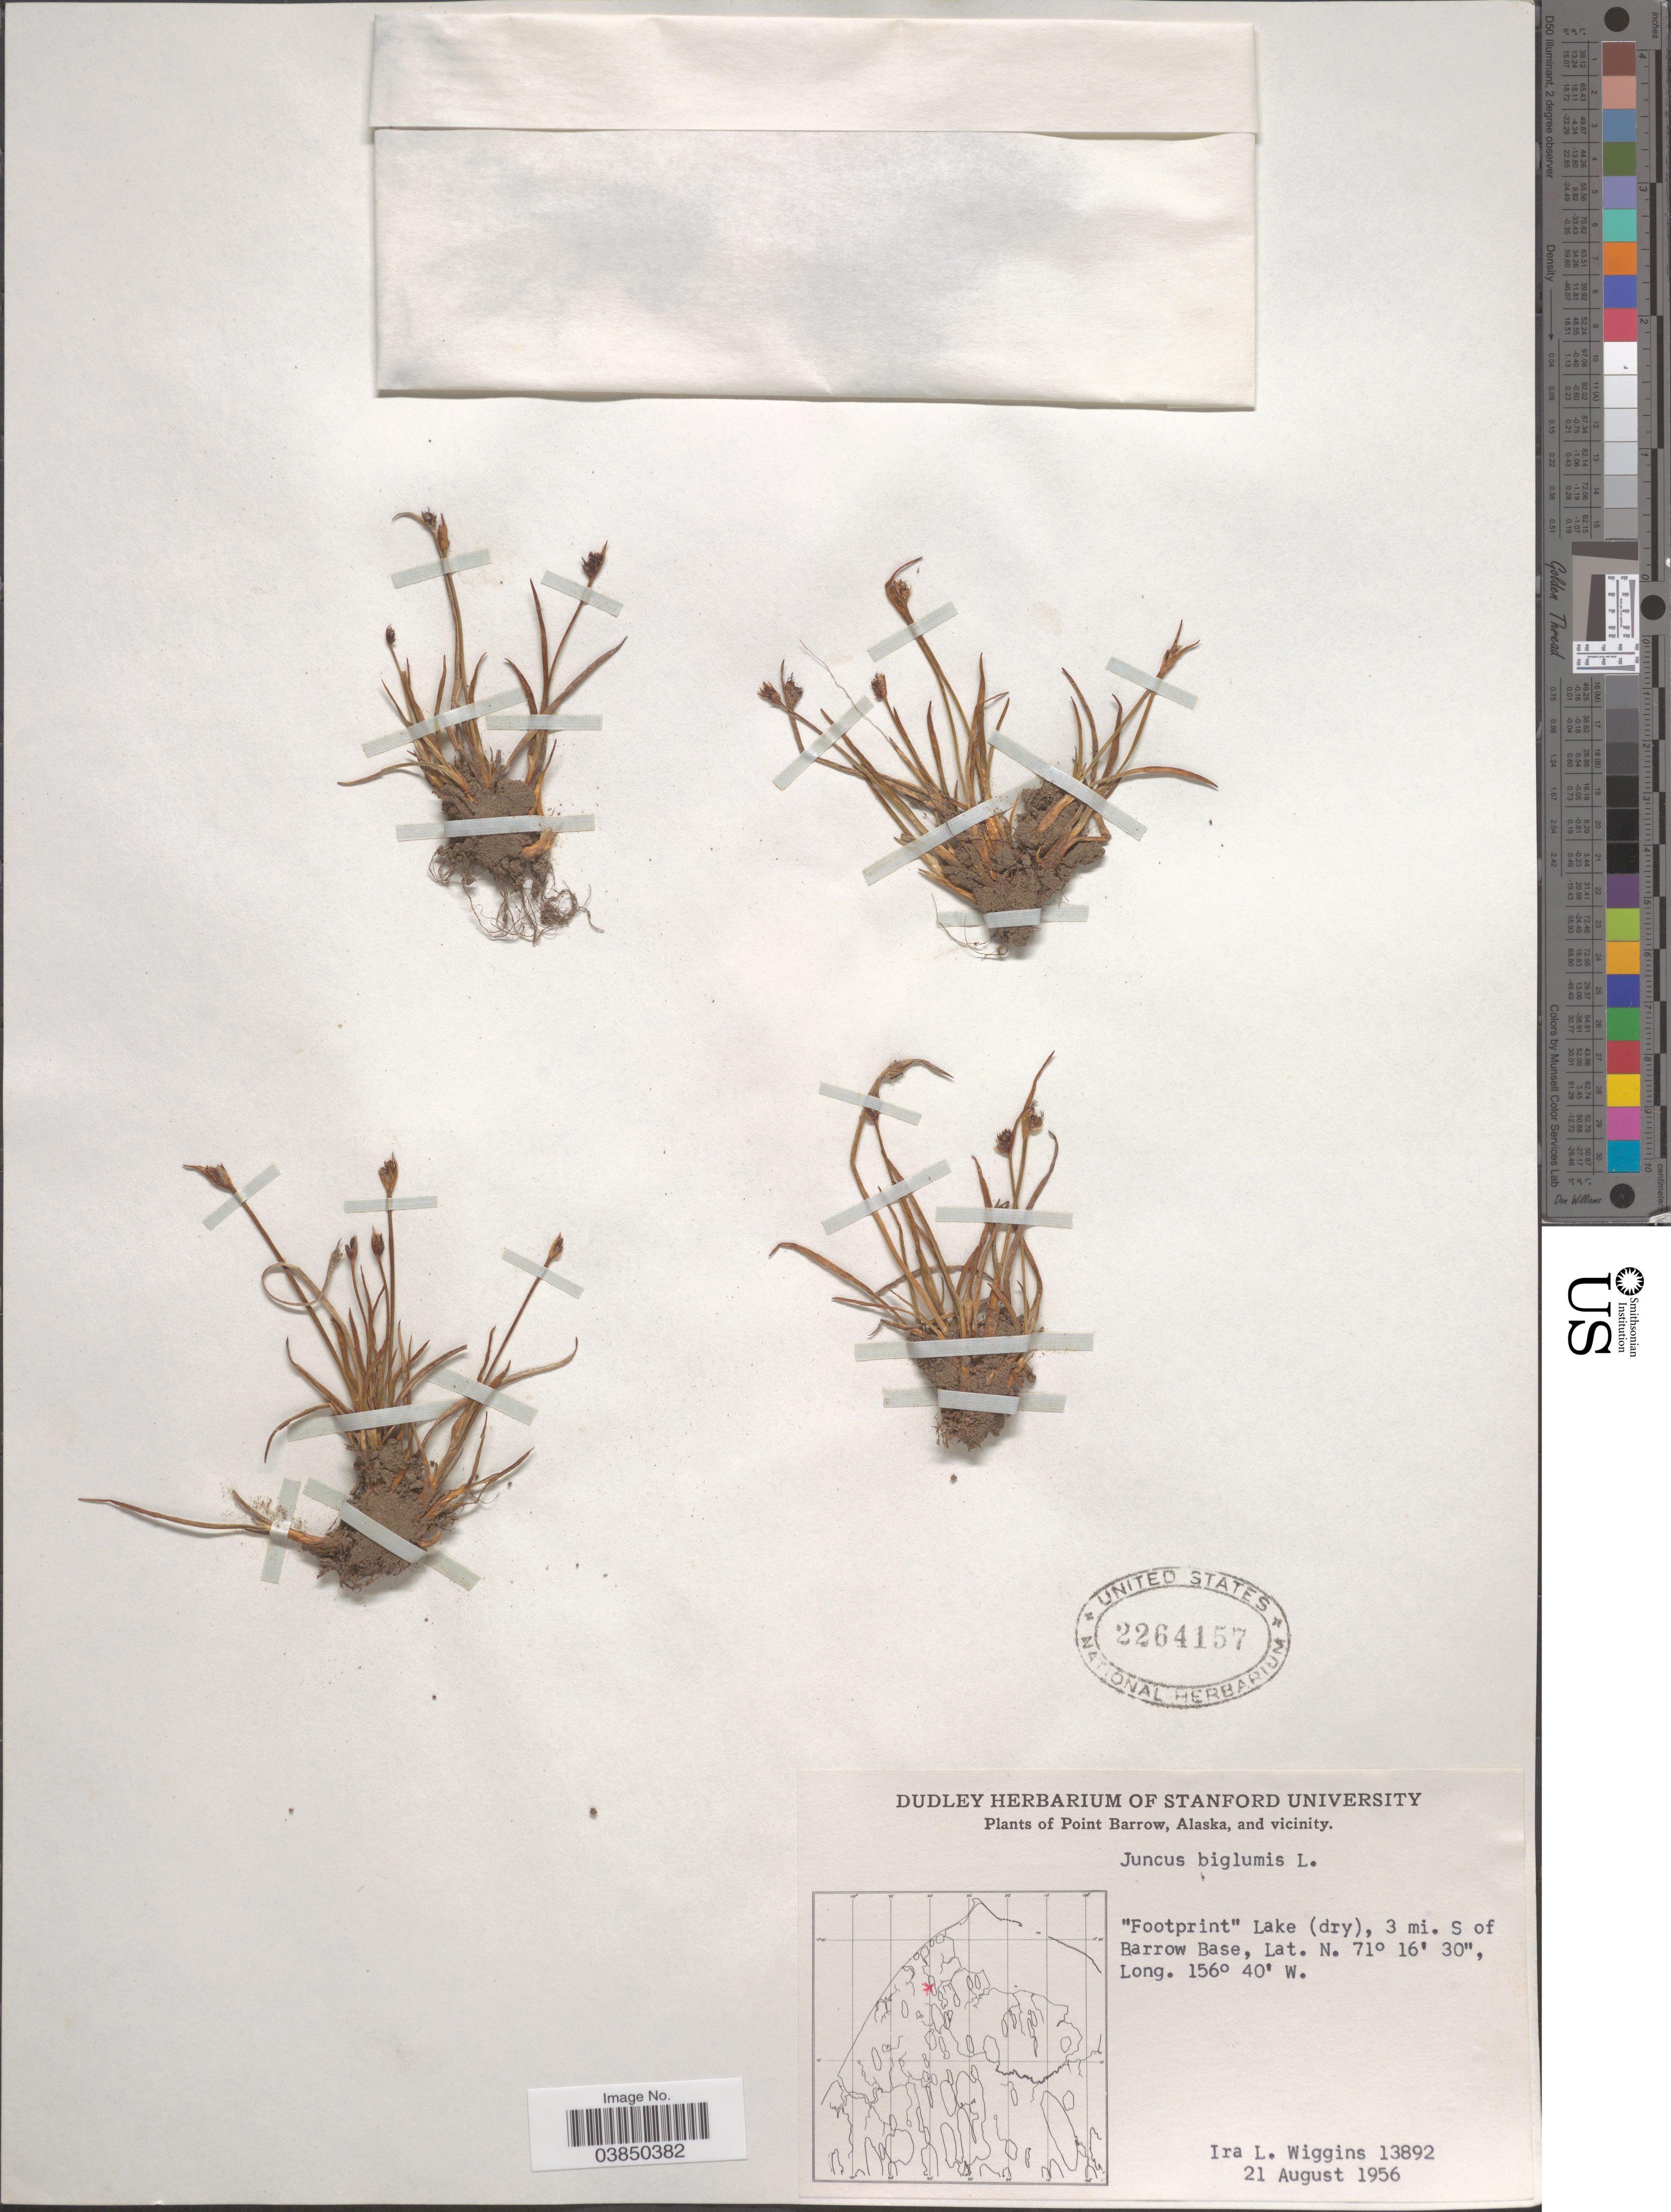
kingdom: Plantae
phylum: Tracheophyta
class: Liliopsida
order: Poales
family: Juncaceae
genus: Juncus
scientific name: Juncus biglumis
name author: L.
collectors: I. L. Wiggins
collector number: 13892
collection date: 1956-08-21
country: United States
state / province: Alaska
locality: Point Barrow an vicinity. "Footprint" Lake (dry), 3 mi. S of Barrow Base.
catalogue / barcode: US 2264157